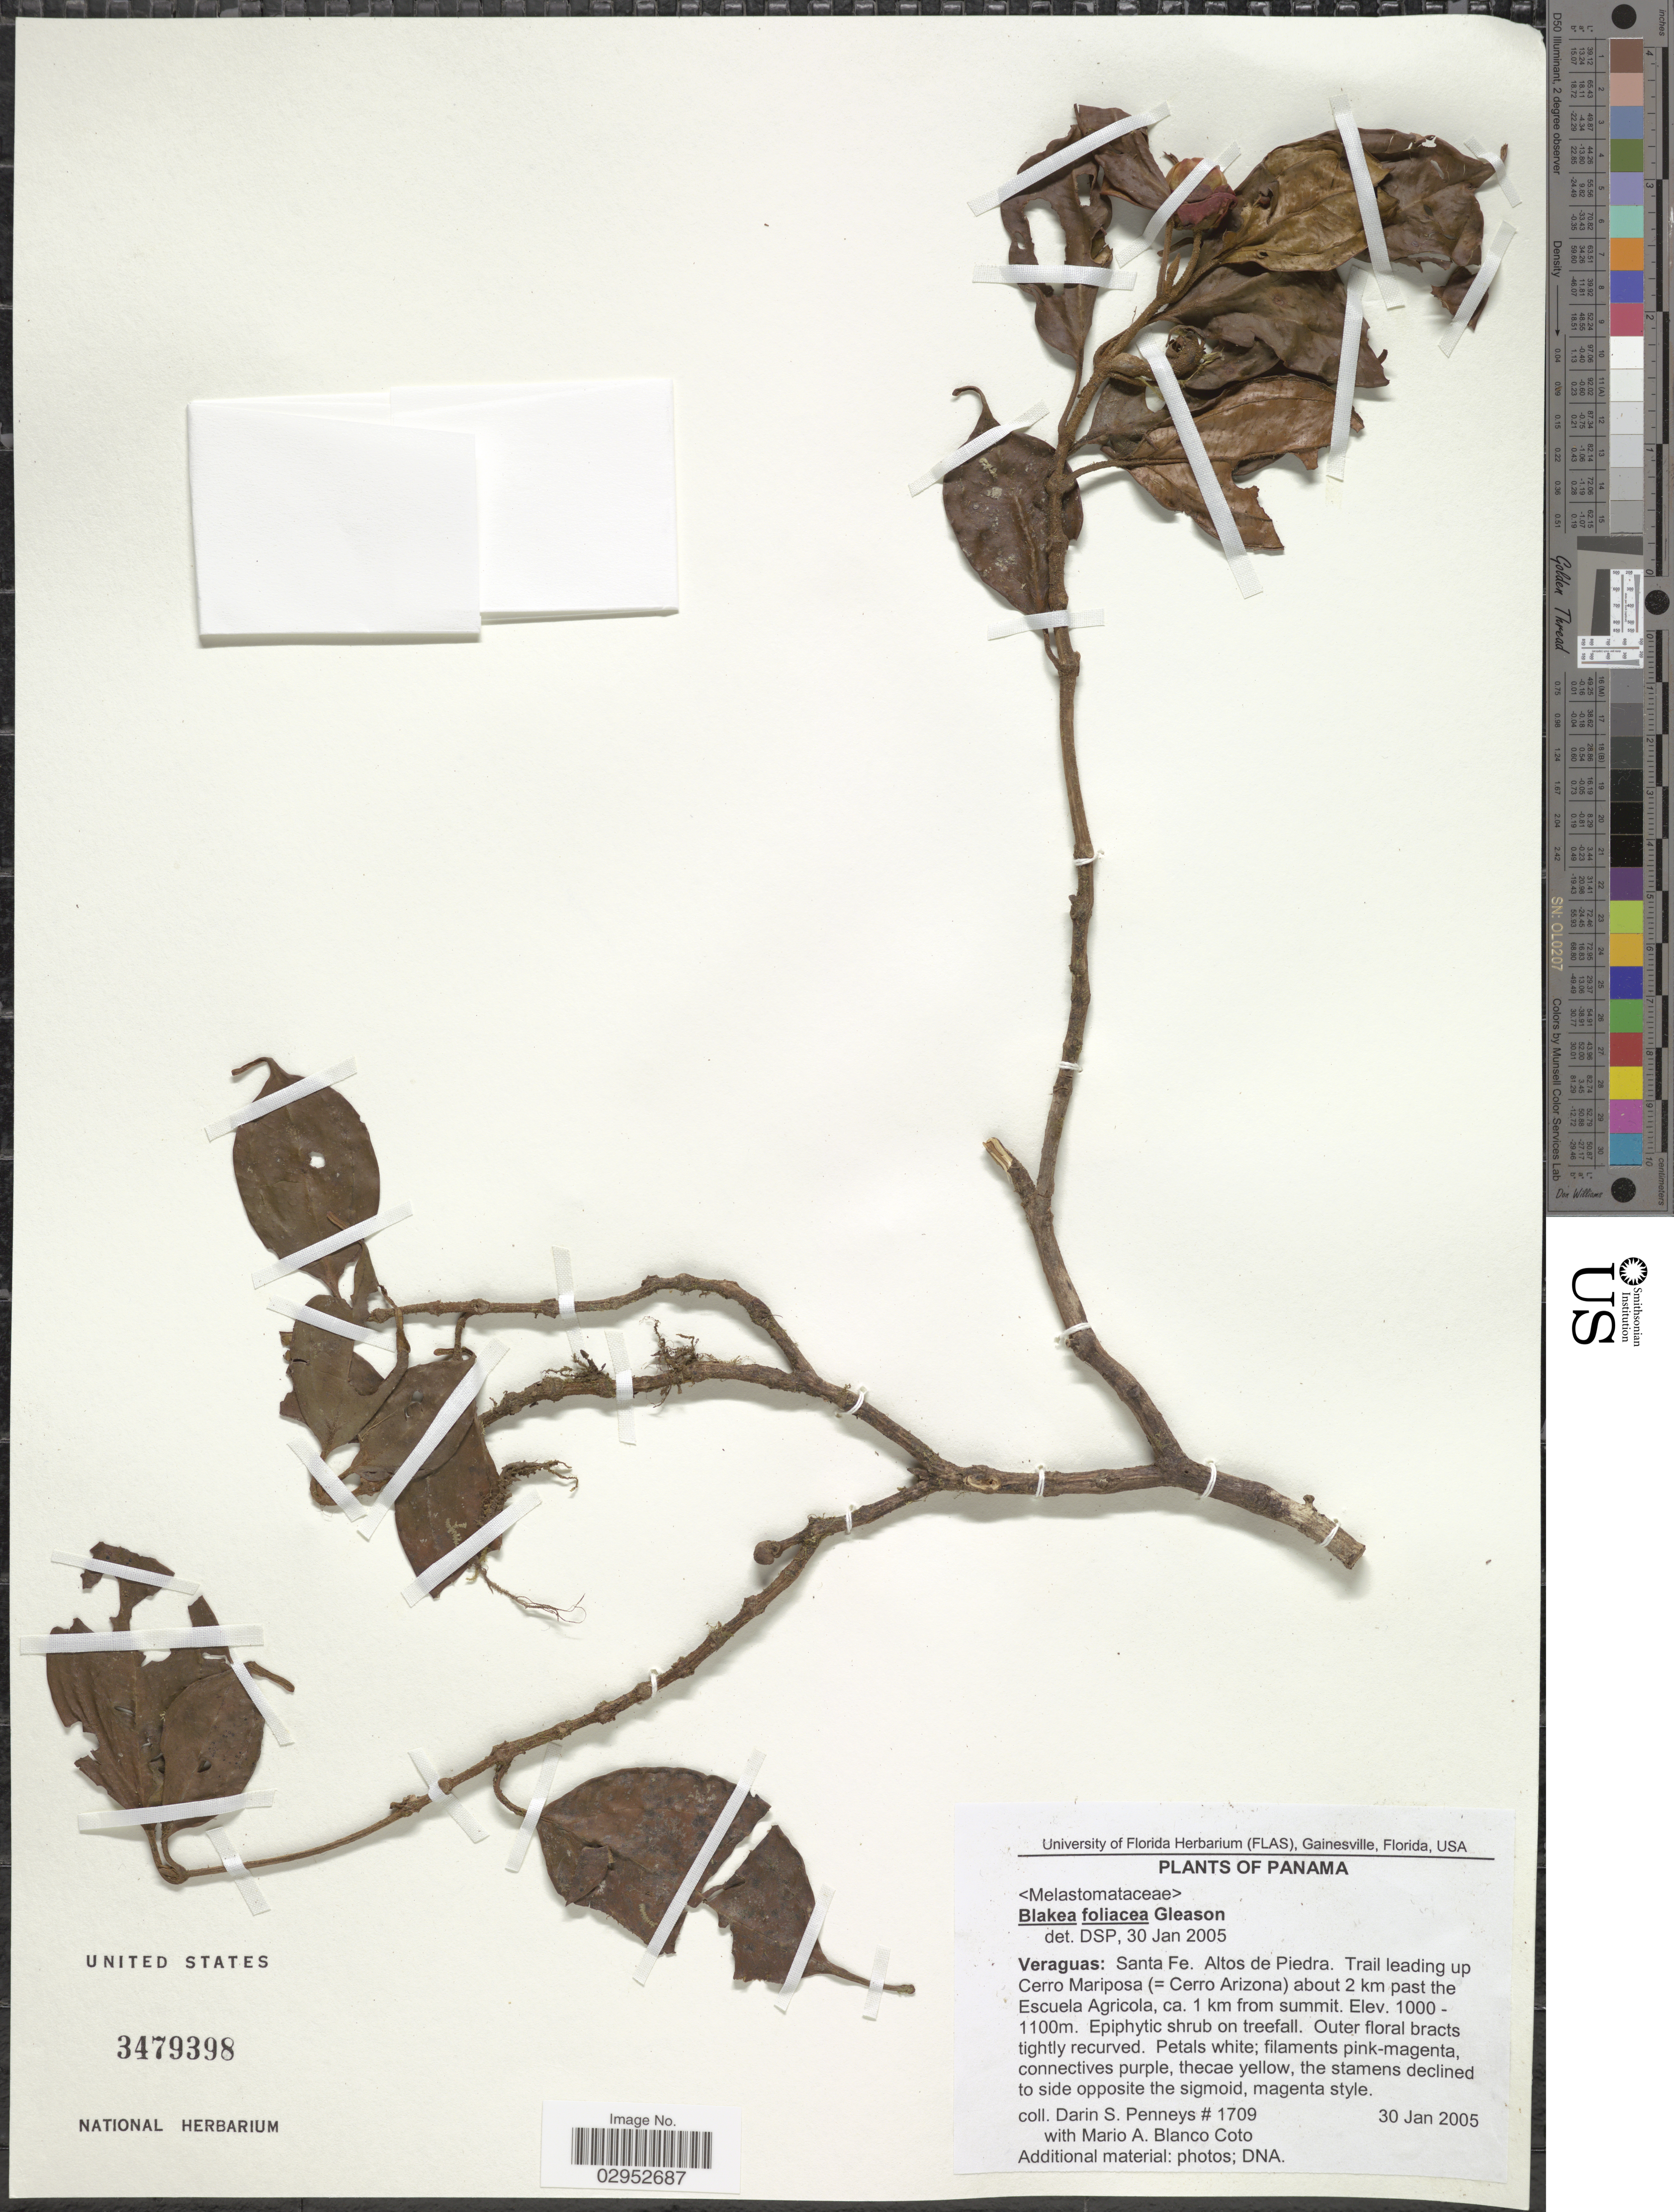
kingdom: Plantae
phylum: Tracheophyta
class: Magnoliopsida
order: Myrtales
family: Melastomataceae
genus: Blakea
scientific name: Blakea foliacea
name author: Gleason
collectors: D. S. Penneys & M. Blanco Coto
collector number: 1709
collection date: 2005-01-30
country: Panama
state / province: Veraguas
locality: Veraguas: Santa Fe. Altos de Piedra. Trail leading up Cerro Mariposa (= Cerro Arizona) about 2 km past the Escuela Agricola, ca. 1 km from summit.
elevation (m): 1000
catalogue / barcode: US 3479398